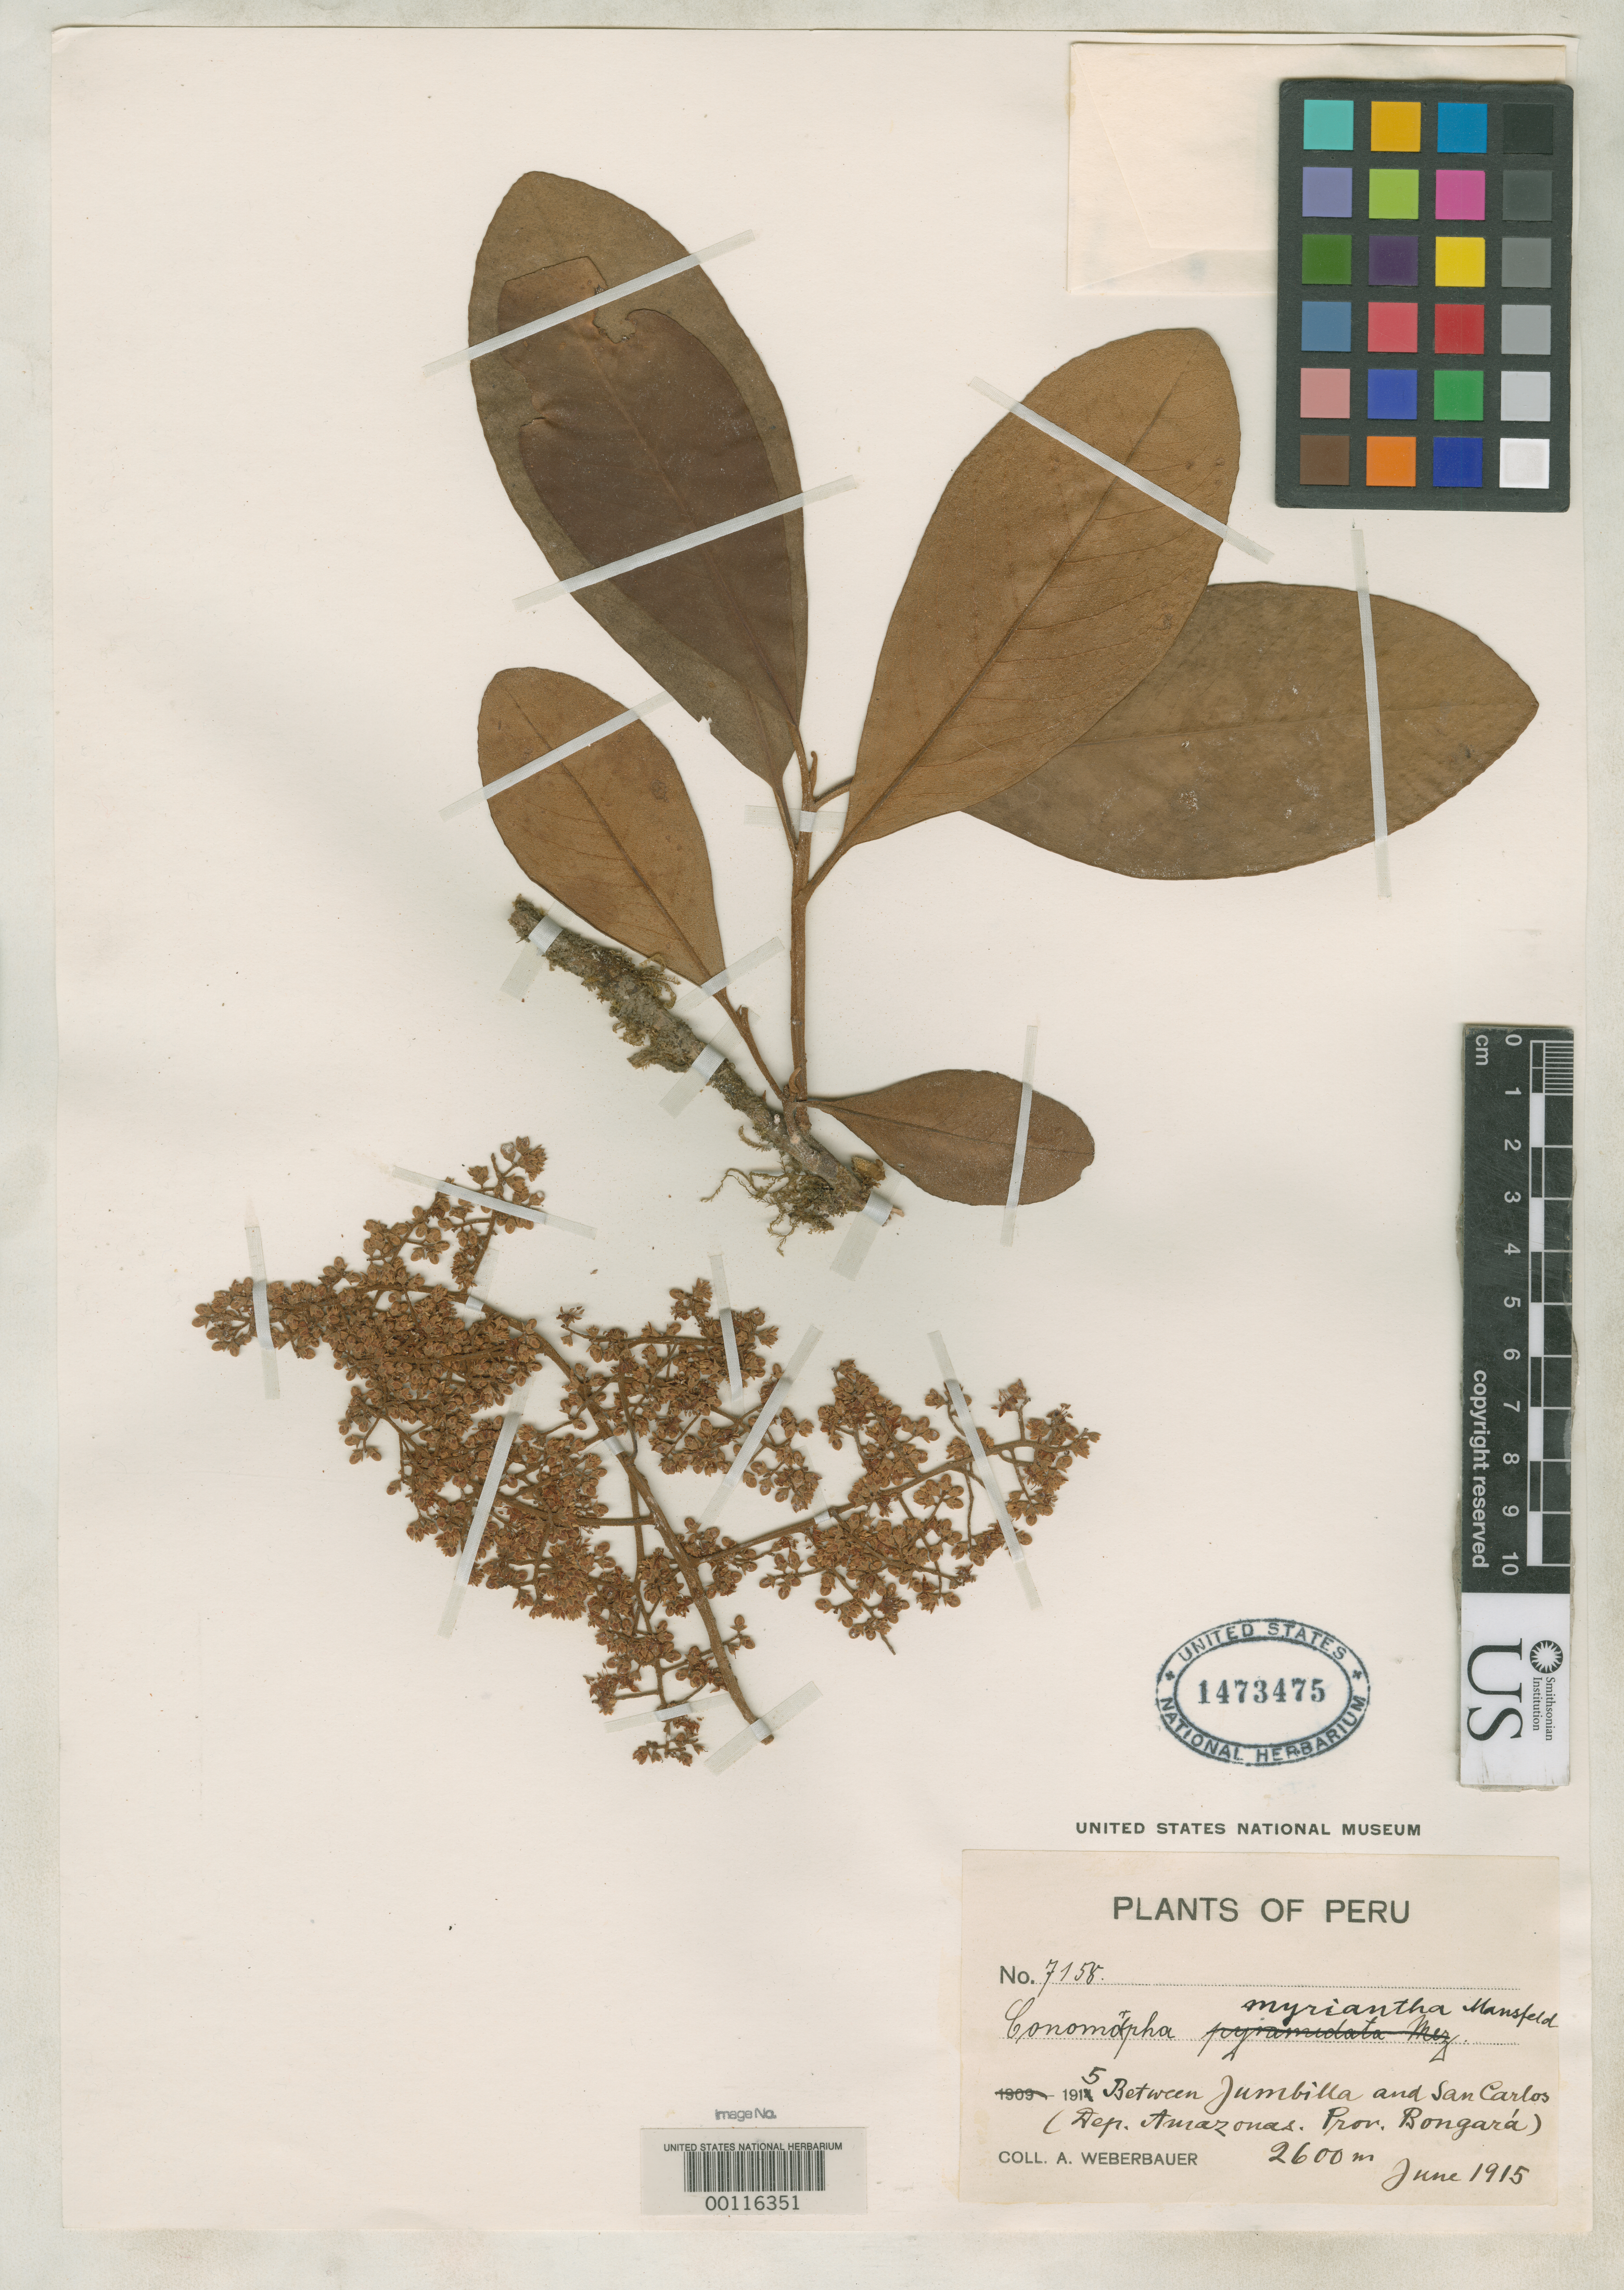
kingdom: Plantae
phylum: Tracheophyta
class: Magnoliopsida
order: Ericales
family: Primulaceae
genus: Conomorpha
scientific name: Conomorpha myriantha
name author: Mansf.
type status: Isotype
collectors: A. Weberbauer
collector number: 7158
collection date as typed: Jun 1915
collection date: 1915-06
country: Peru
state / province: Amazonas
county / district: Bongará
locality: between Jumbilla and San Carlos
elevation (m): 2600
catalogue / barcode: US 1473475